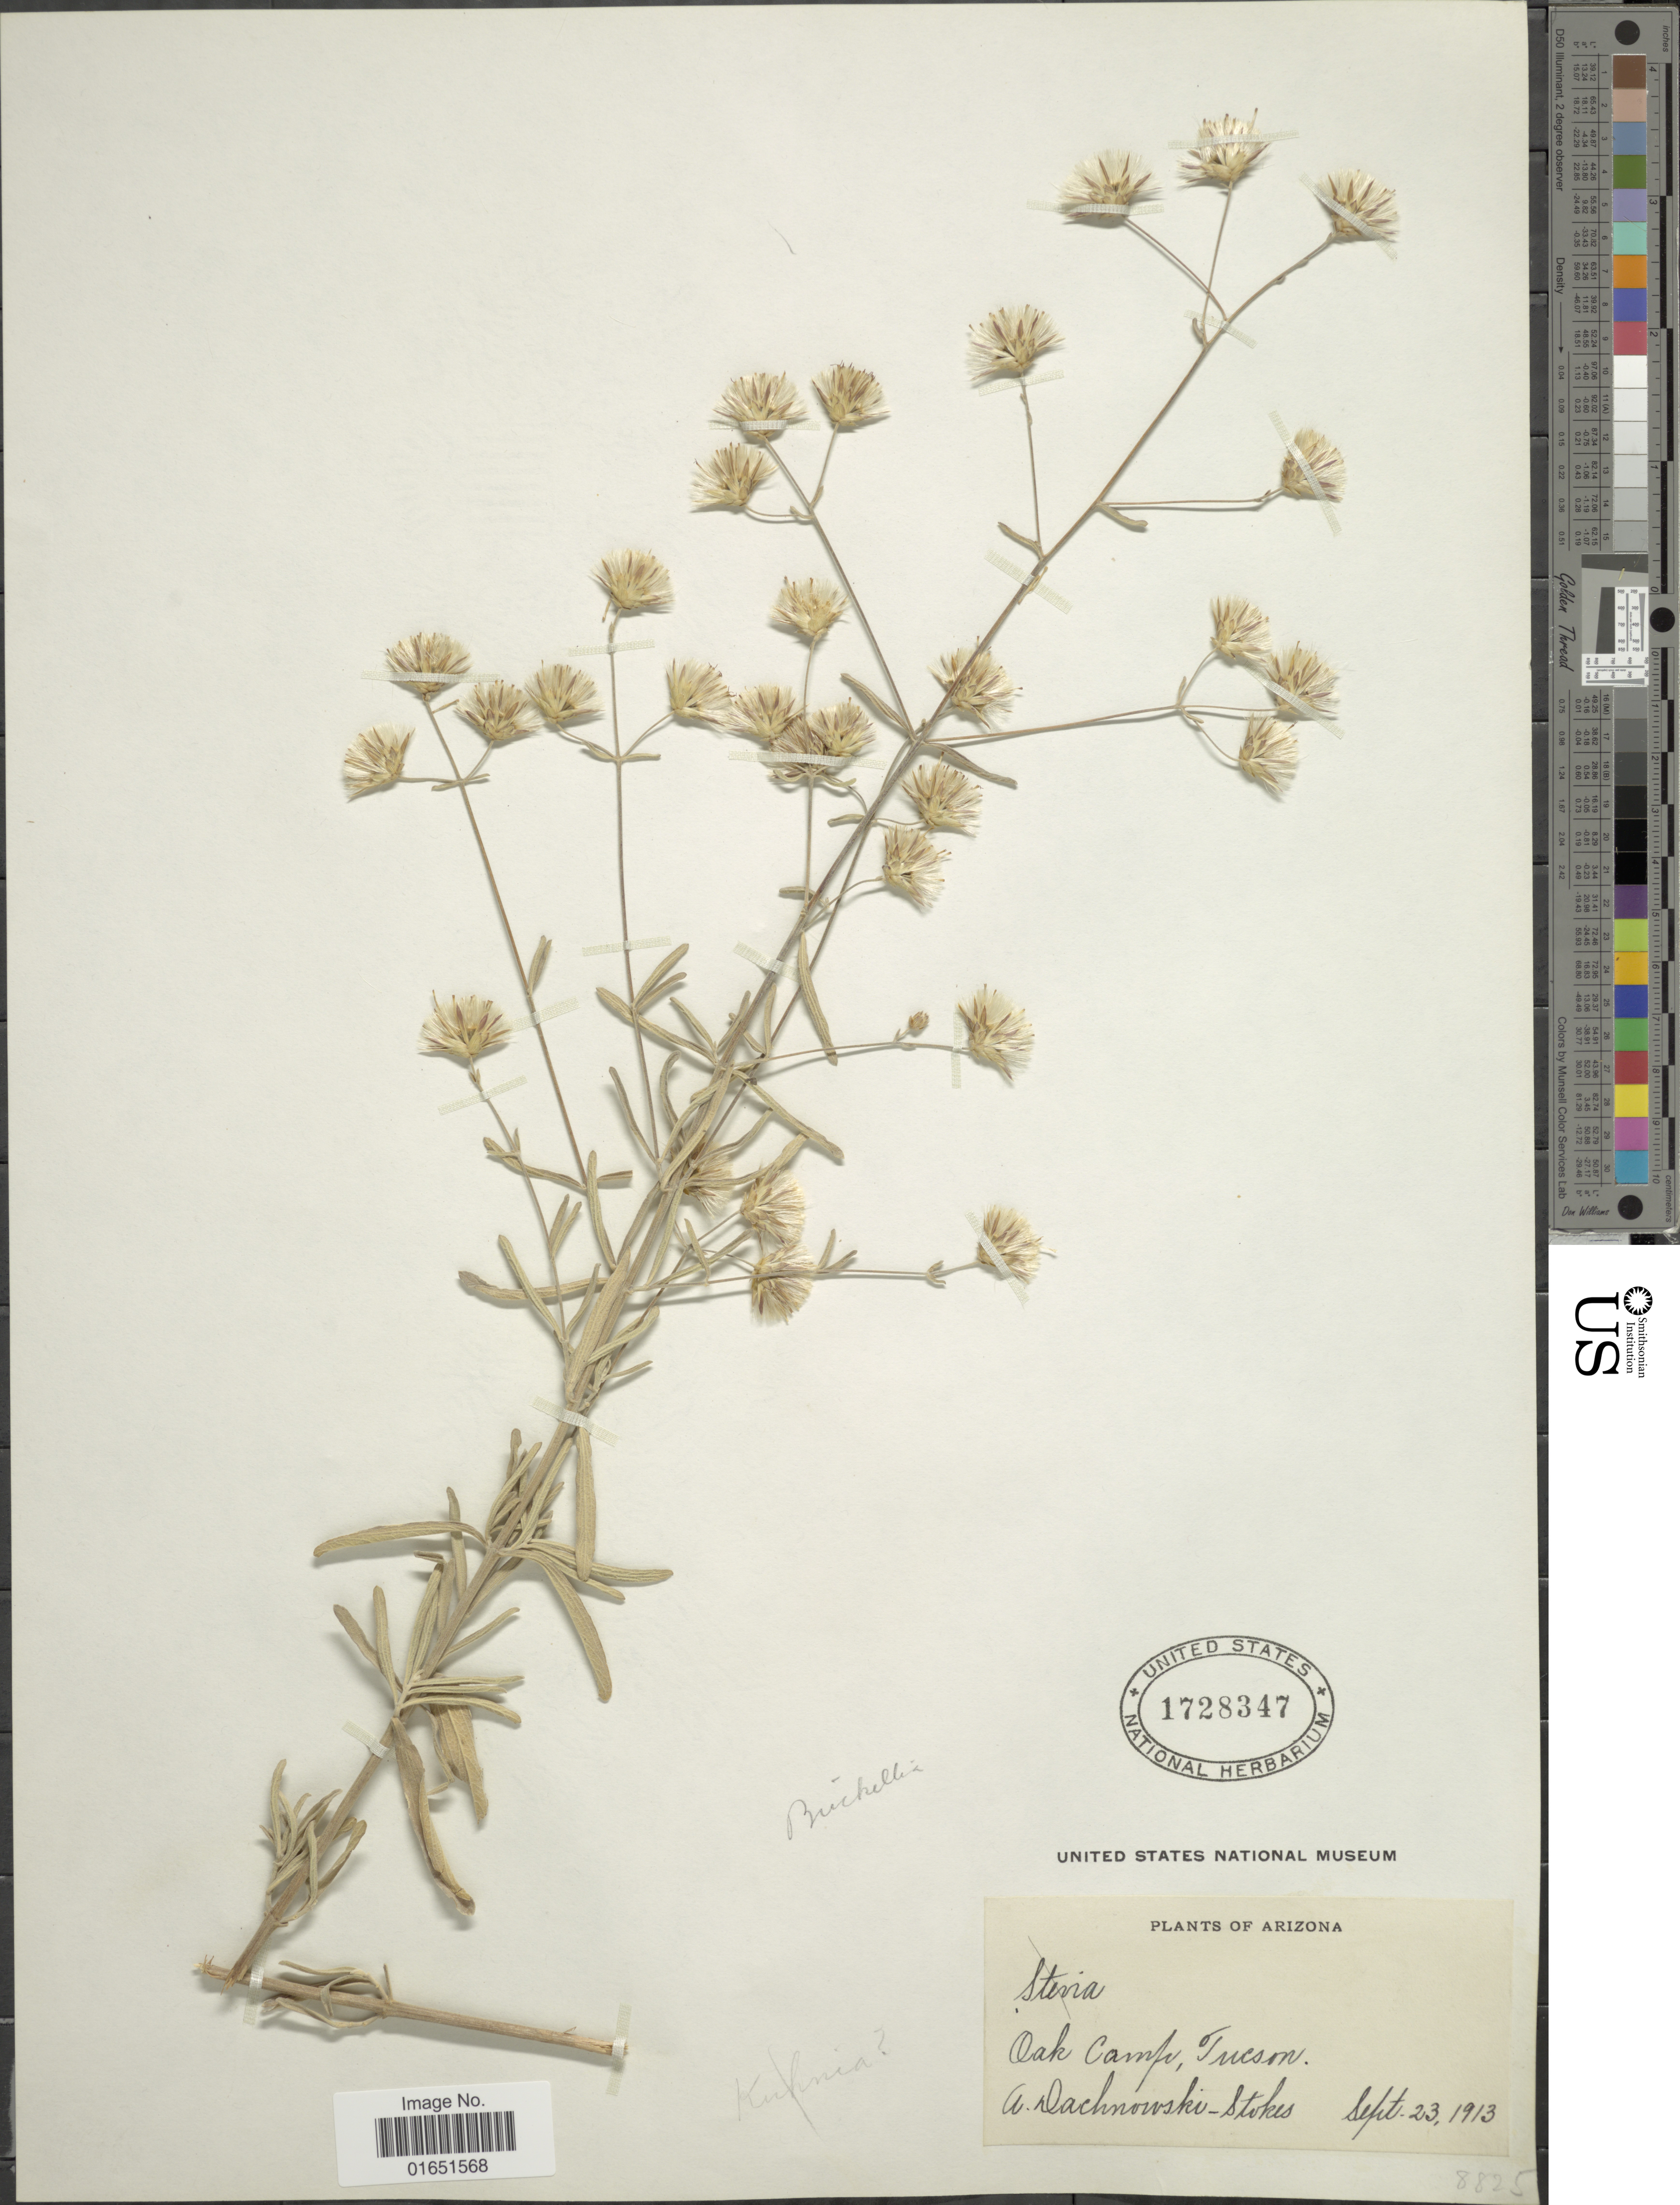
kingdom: Plantae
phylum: Tracheophyta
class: Magnoliopsida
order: Asterales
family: Asteraceae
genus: Brickellia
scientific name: Brickellia venosa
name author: (Wooton & Standl.) B.L. Rob.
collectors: A. P. Dachnowski-Stokes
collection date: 1913-09-23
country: United States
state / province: Arizona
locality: Oak Camp, Tucson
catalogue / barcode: US 1728347